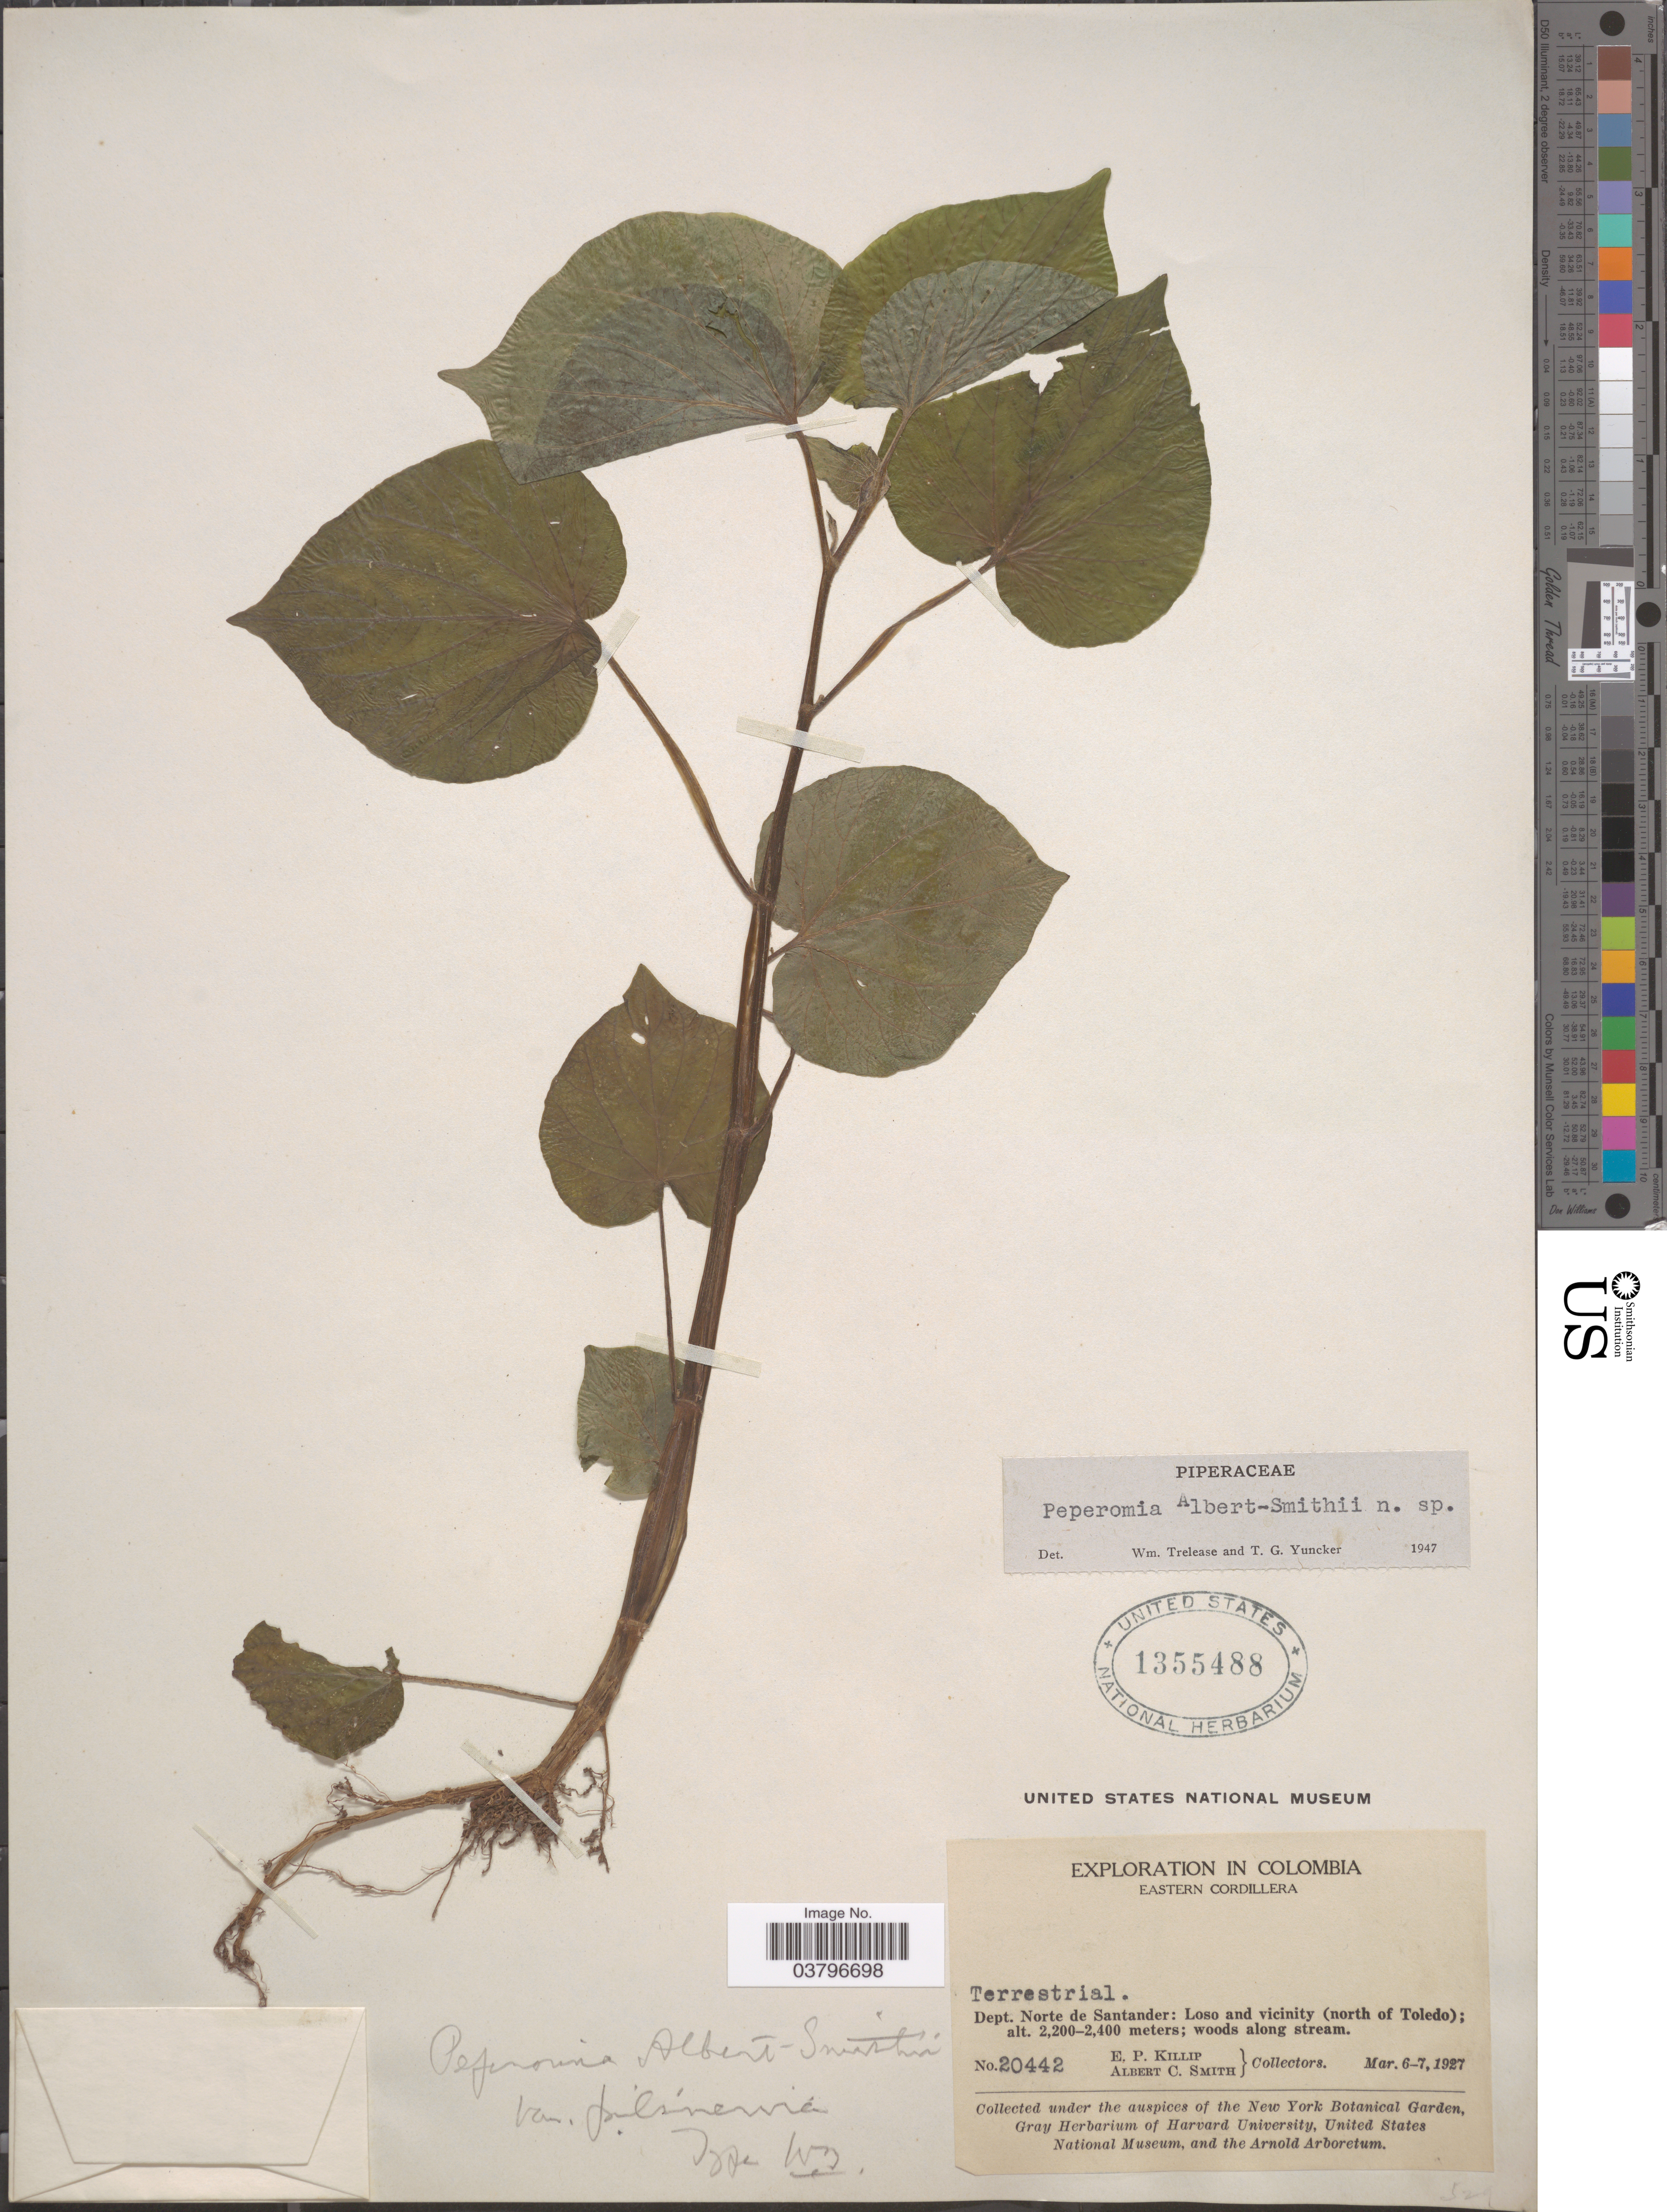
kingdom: Plantae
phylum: Tracheophyta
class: Magnoliopsida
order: Piperales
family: Piperaceae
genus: Peperomia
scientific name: Peperomia albert-smithii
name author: Trel. & Yunck.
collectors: E. P. Killip & A. C. Smith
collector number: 20442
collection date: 1927-03-06/1927-03-07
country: Colombia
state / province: Norte de Santander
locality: Eastern Cordillera. Dept. Norte de Santander: Loso and vicinity (north of Toledo).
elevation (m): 2200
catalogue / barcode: US 1355488